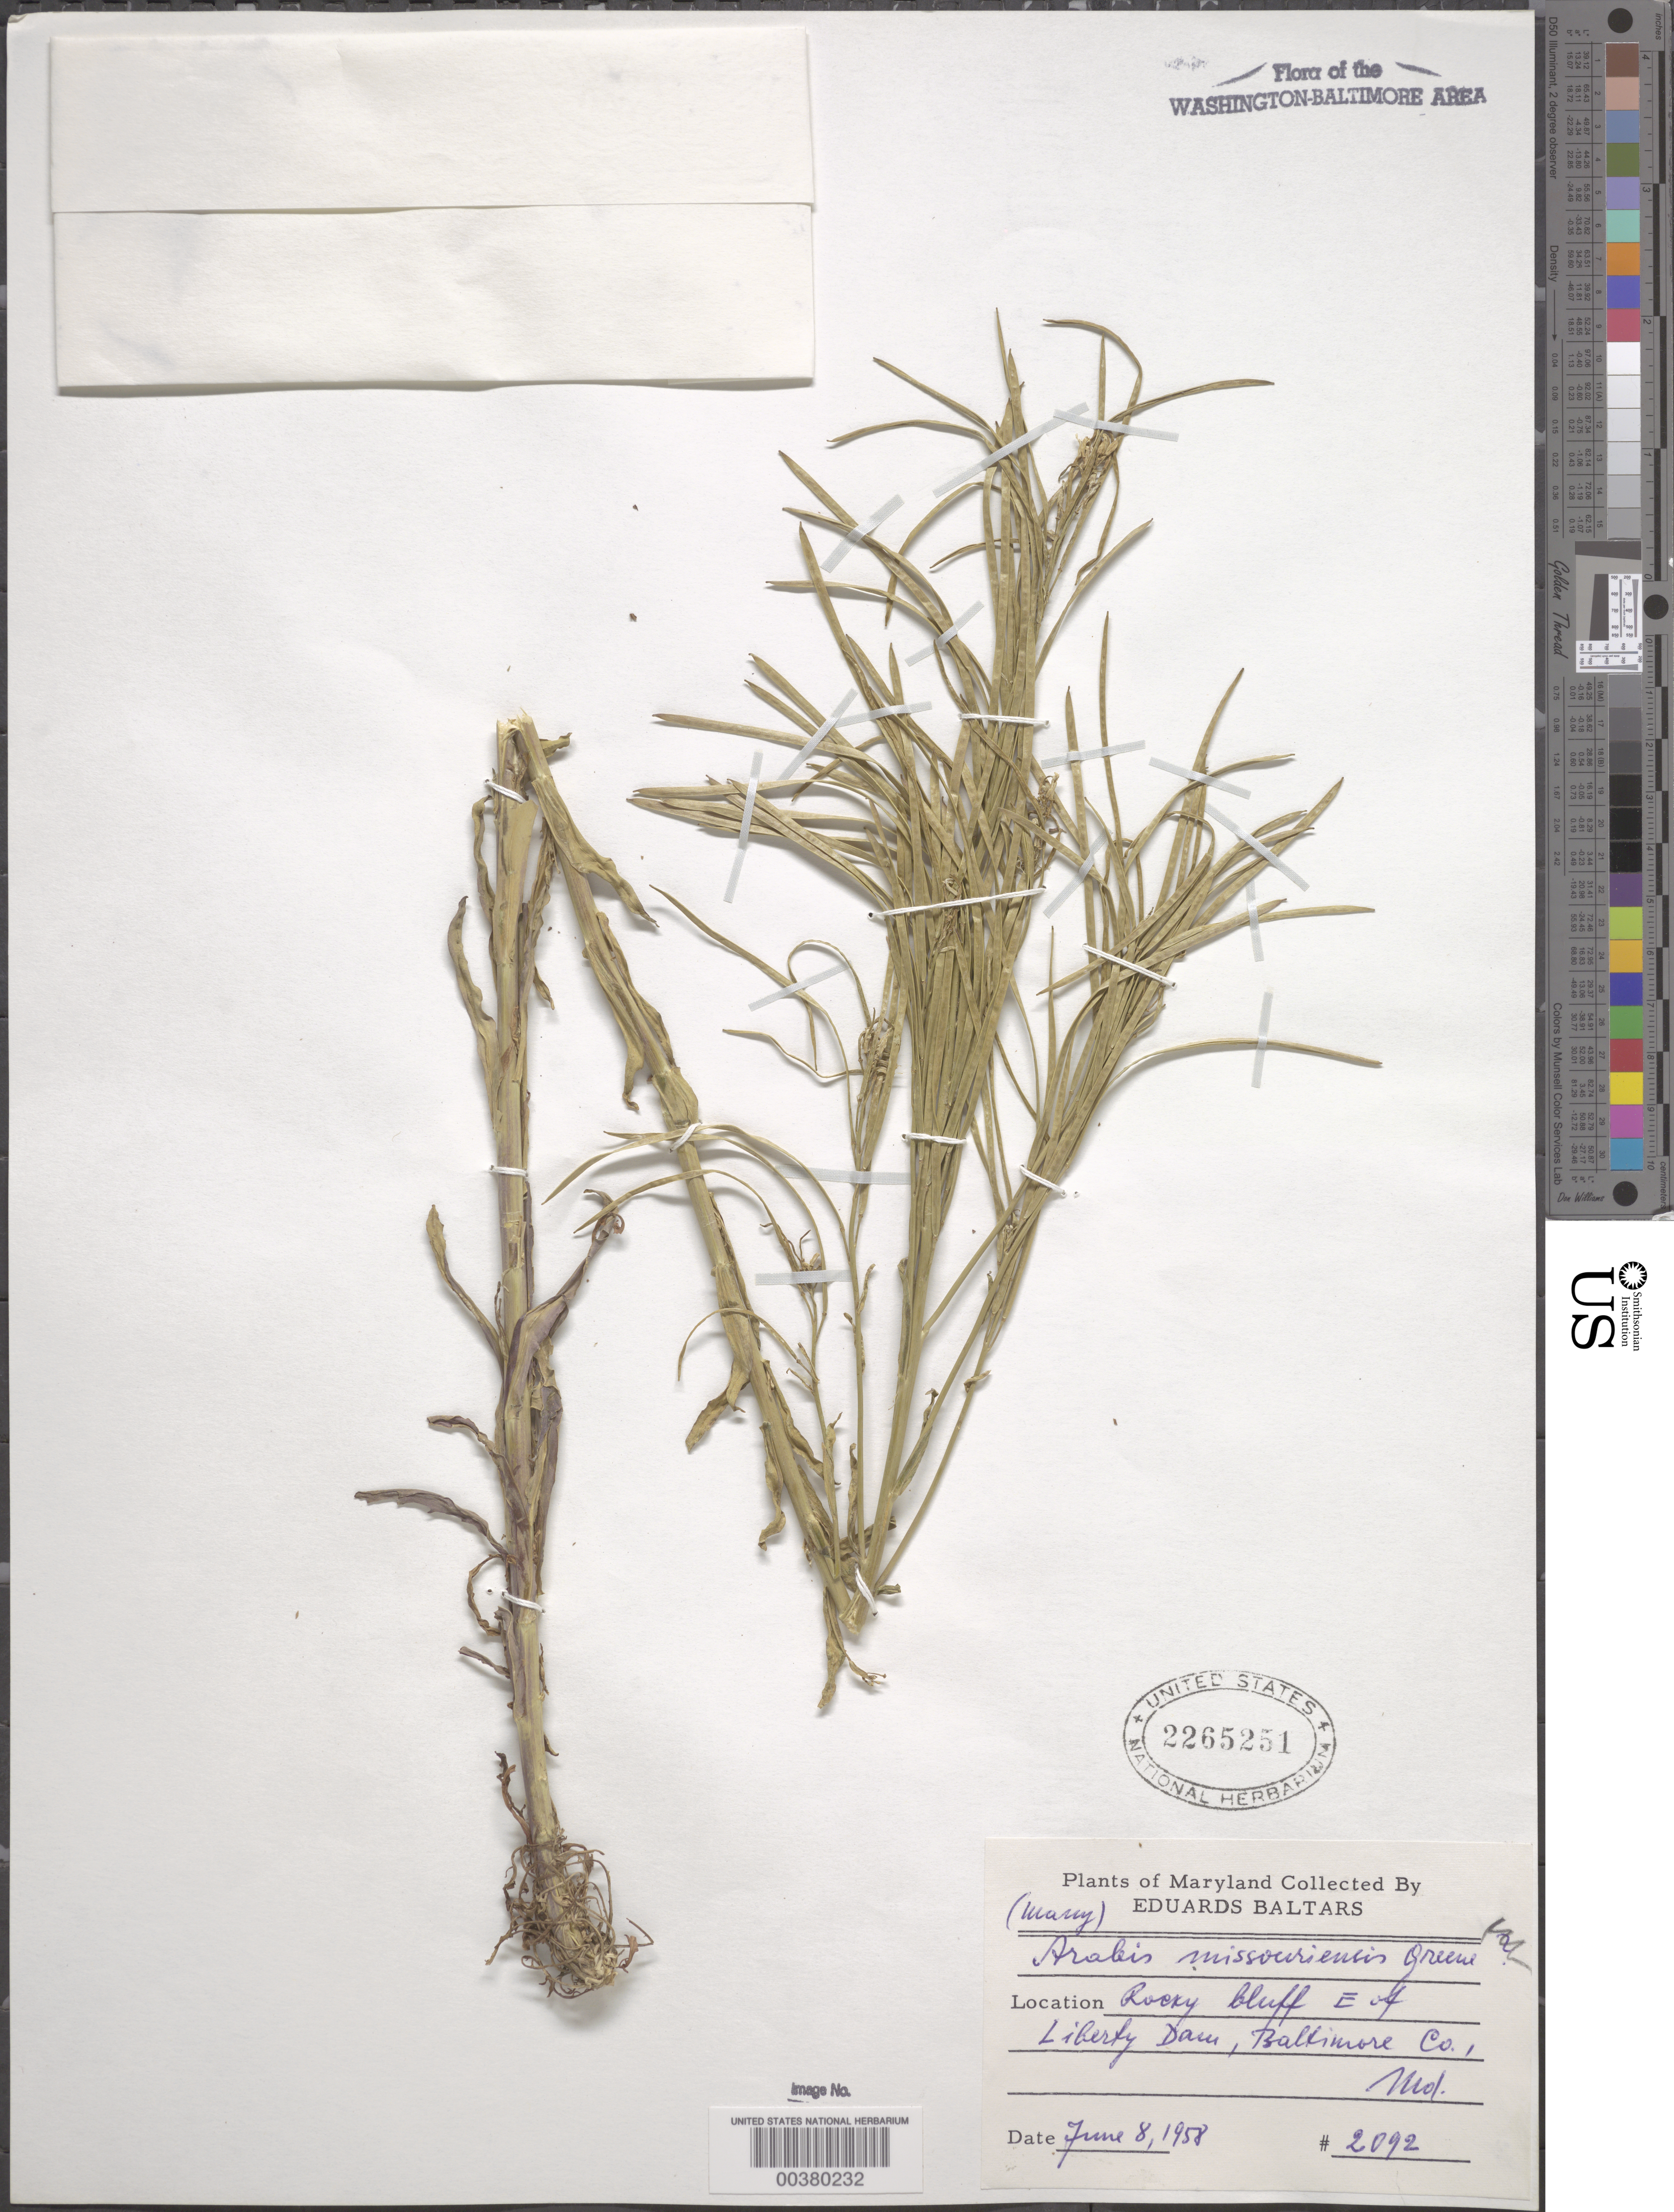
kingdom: Plantae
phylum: Tracheophyta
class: Magnoliopsida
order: Brassicales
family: Brassicaceae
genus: Boechera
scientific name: Boechera missouriensis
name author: (Greene) Al-Shehbaz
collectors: E. Baltars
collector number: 2092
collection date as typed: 08 Jun 1958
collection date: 1958-06-08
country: United States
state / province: Maryland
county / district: Baltimore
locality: East of Liberty Dam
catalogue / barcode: US 2265251